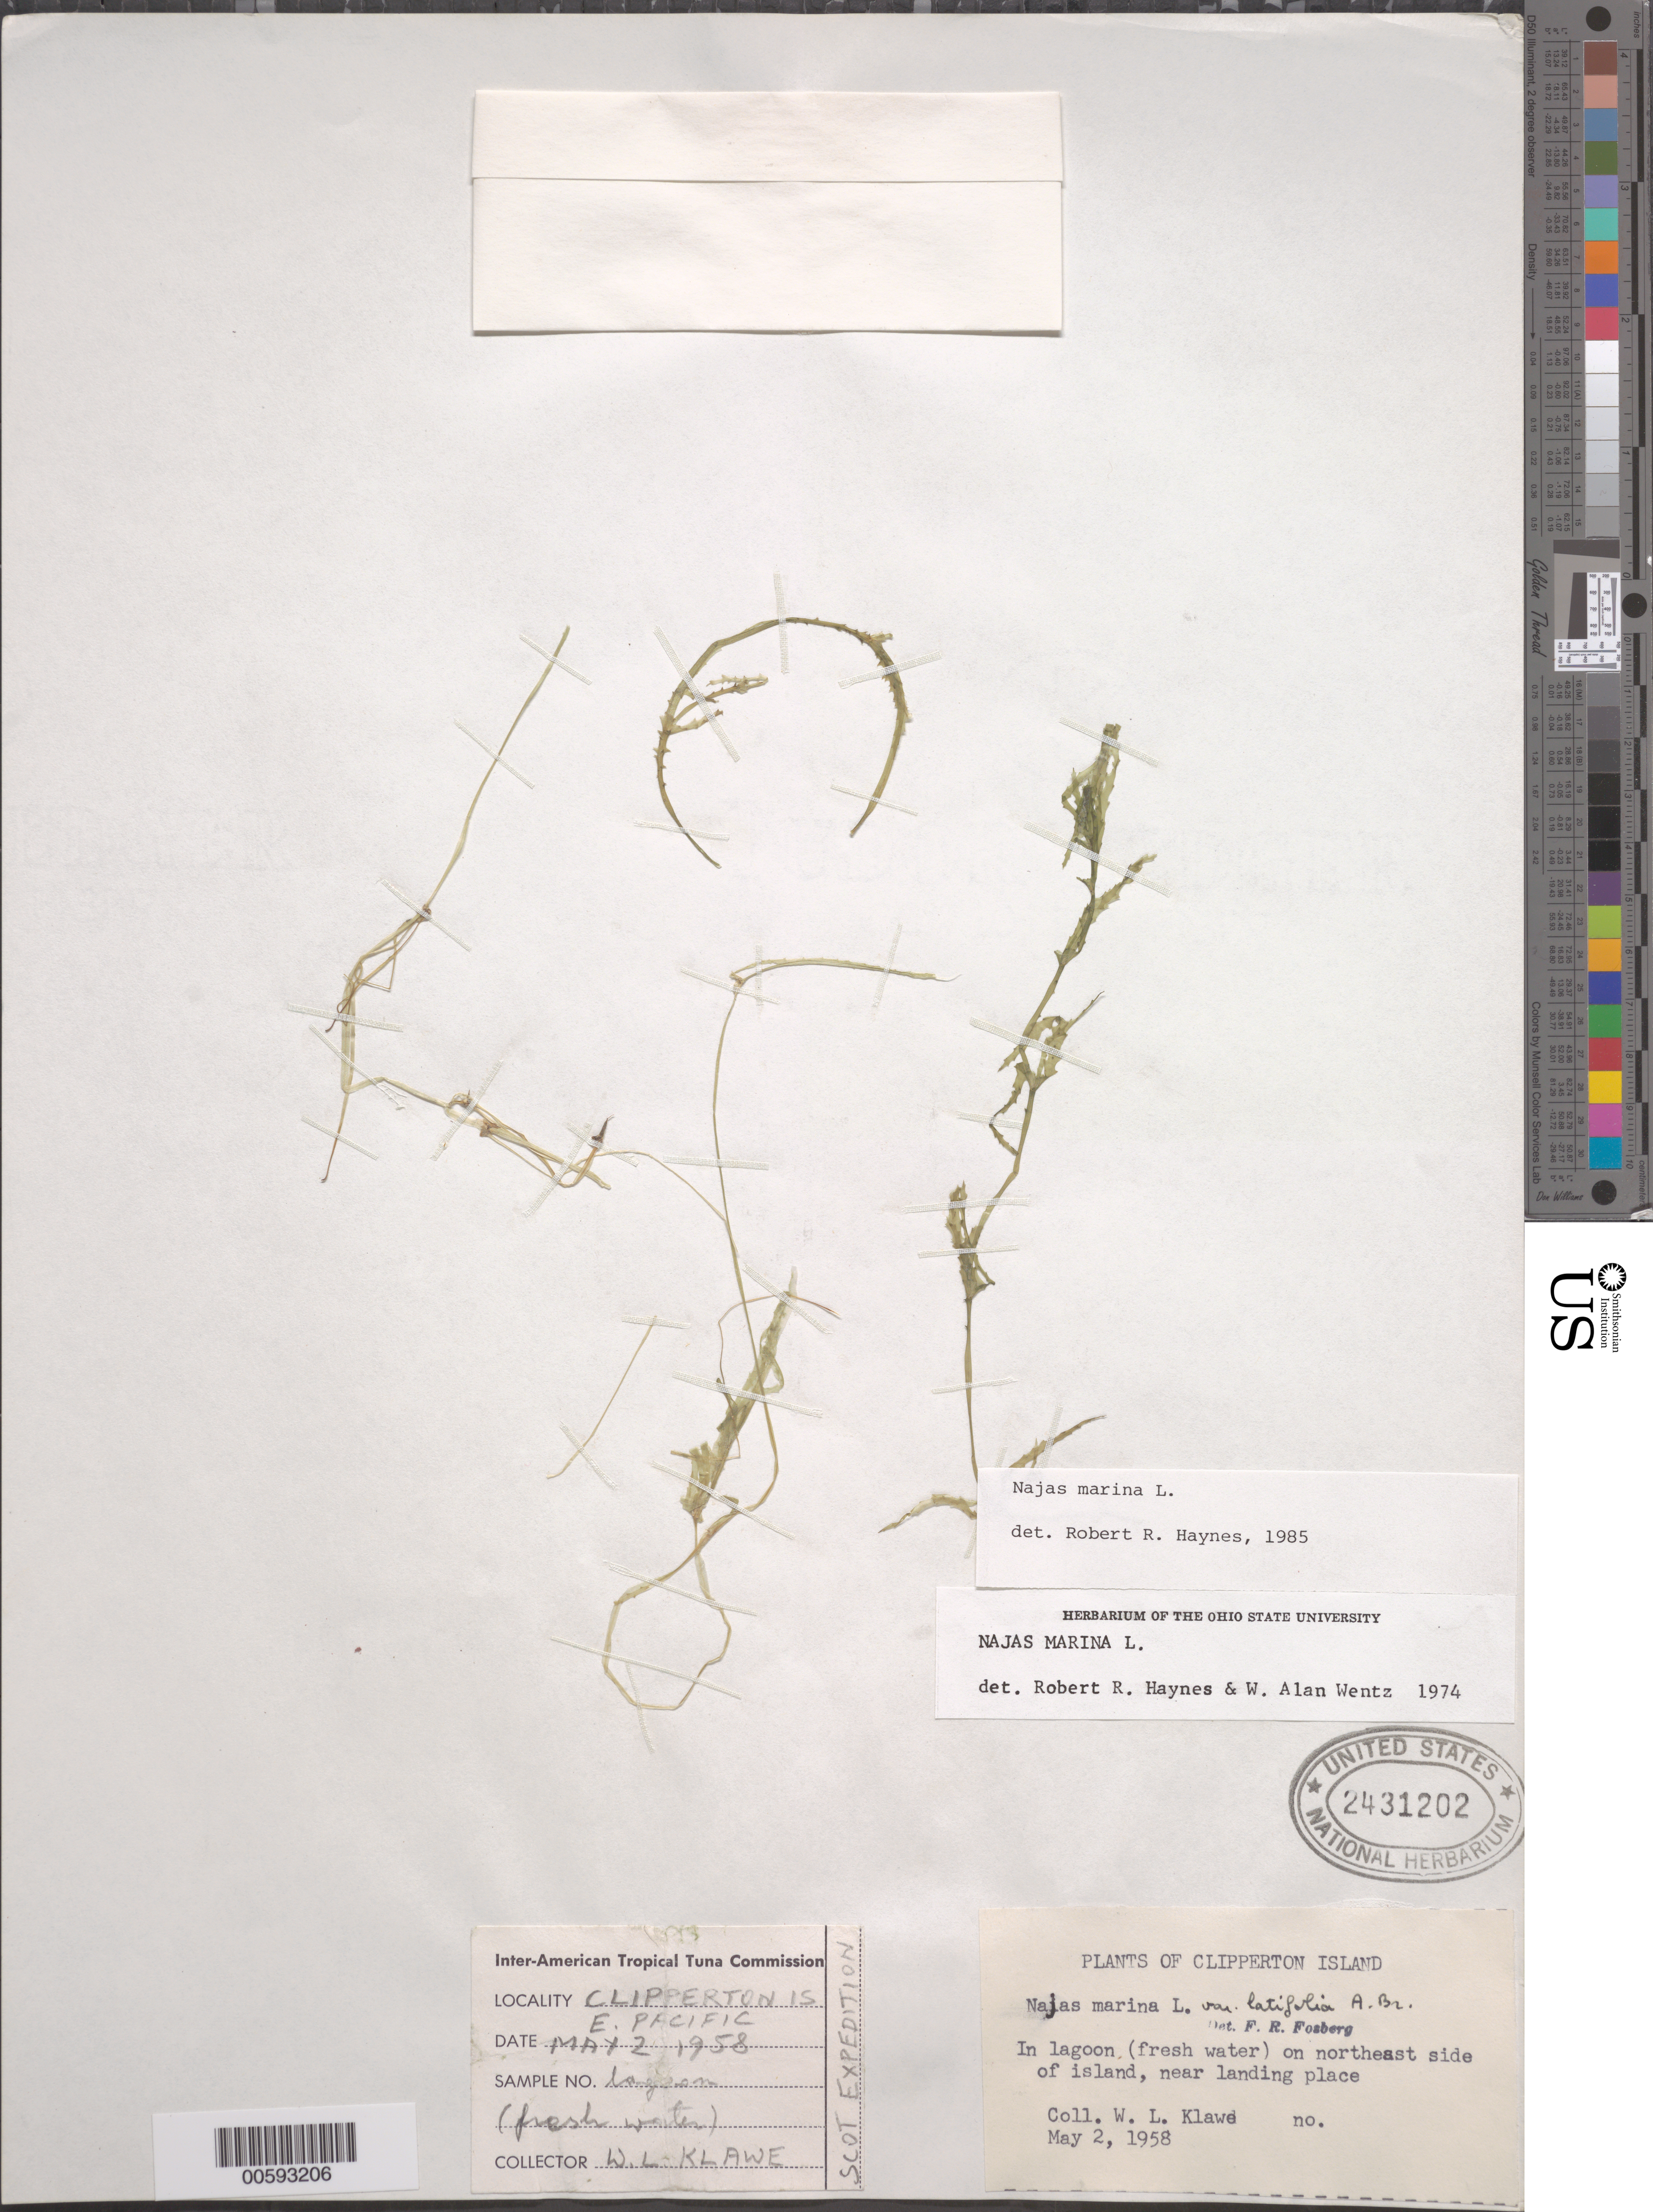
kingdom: Plantae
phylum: Tracheophyta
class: Liliopsida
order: Alismatales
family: Hydrocharitaceae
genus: Najas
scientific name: Najas marina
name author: L.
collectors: W. Klawe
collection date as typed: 02 May 1958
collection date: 1958-05-02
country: Central Am. Pac. Islands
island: Clipperton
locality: Clipperton Island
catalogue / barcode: US 2431202